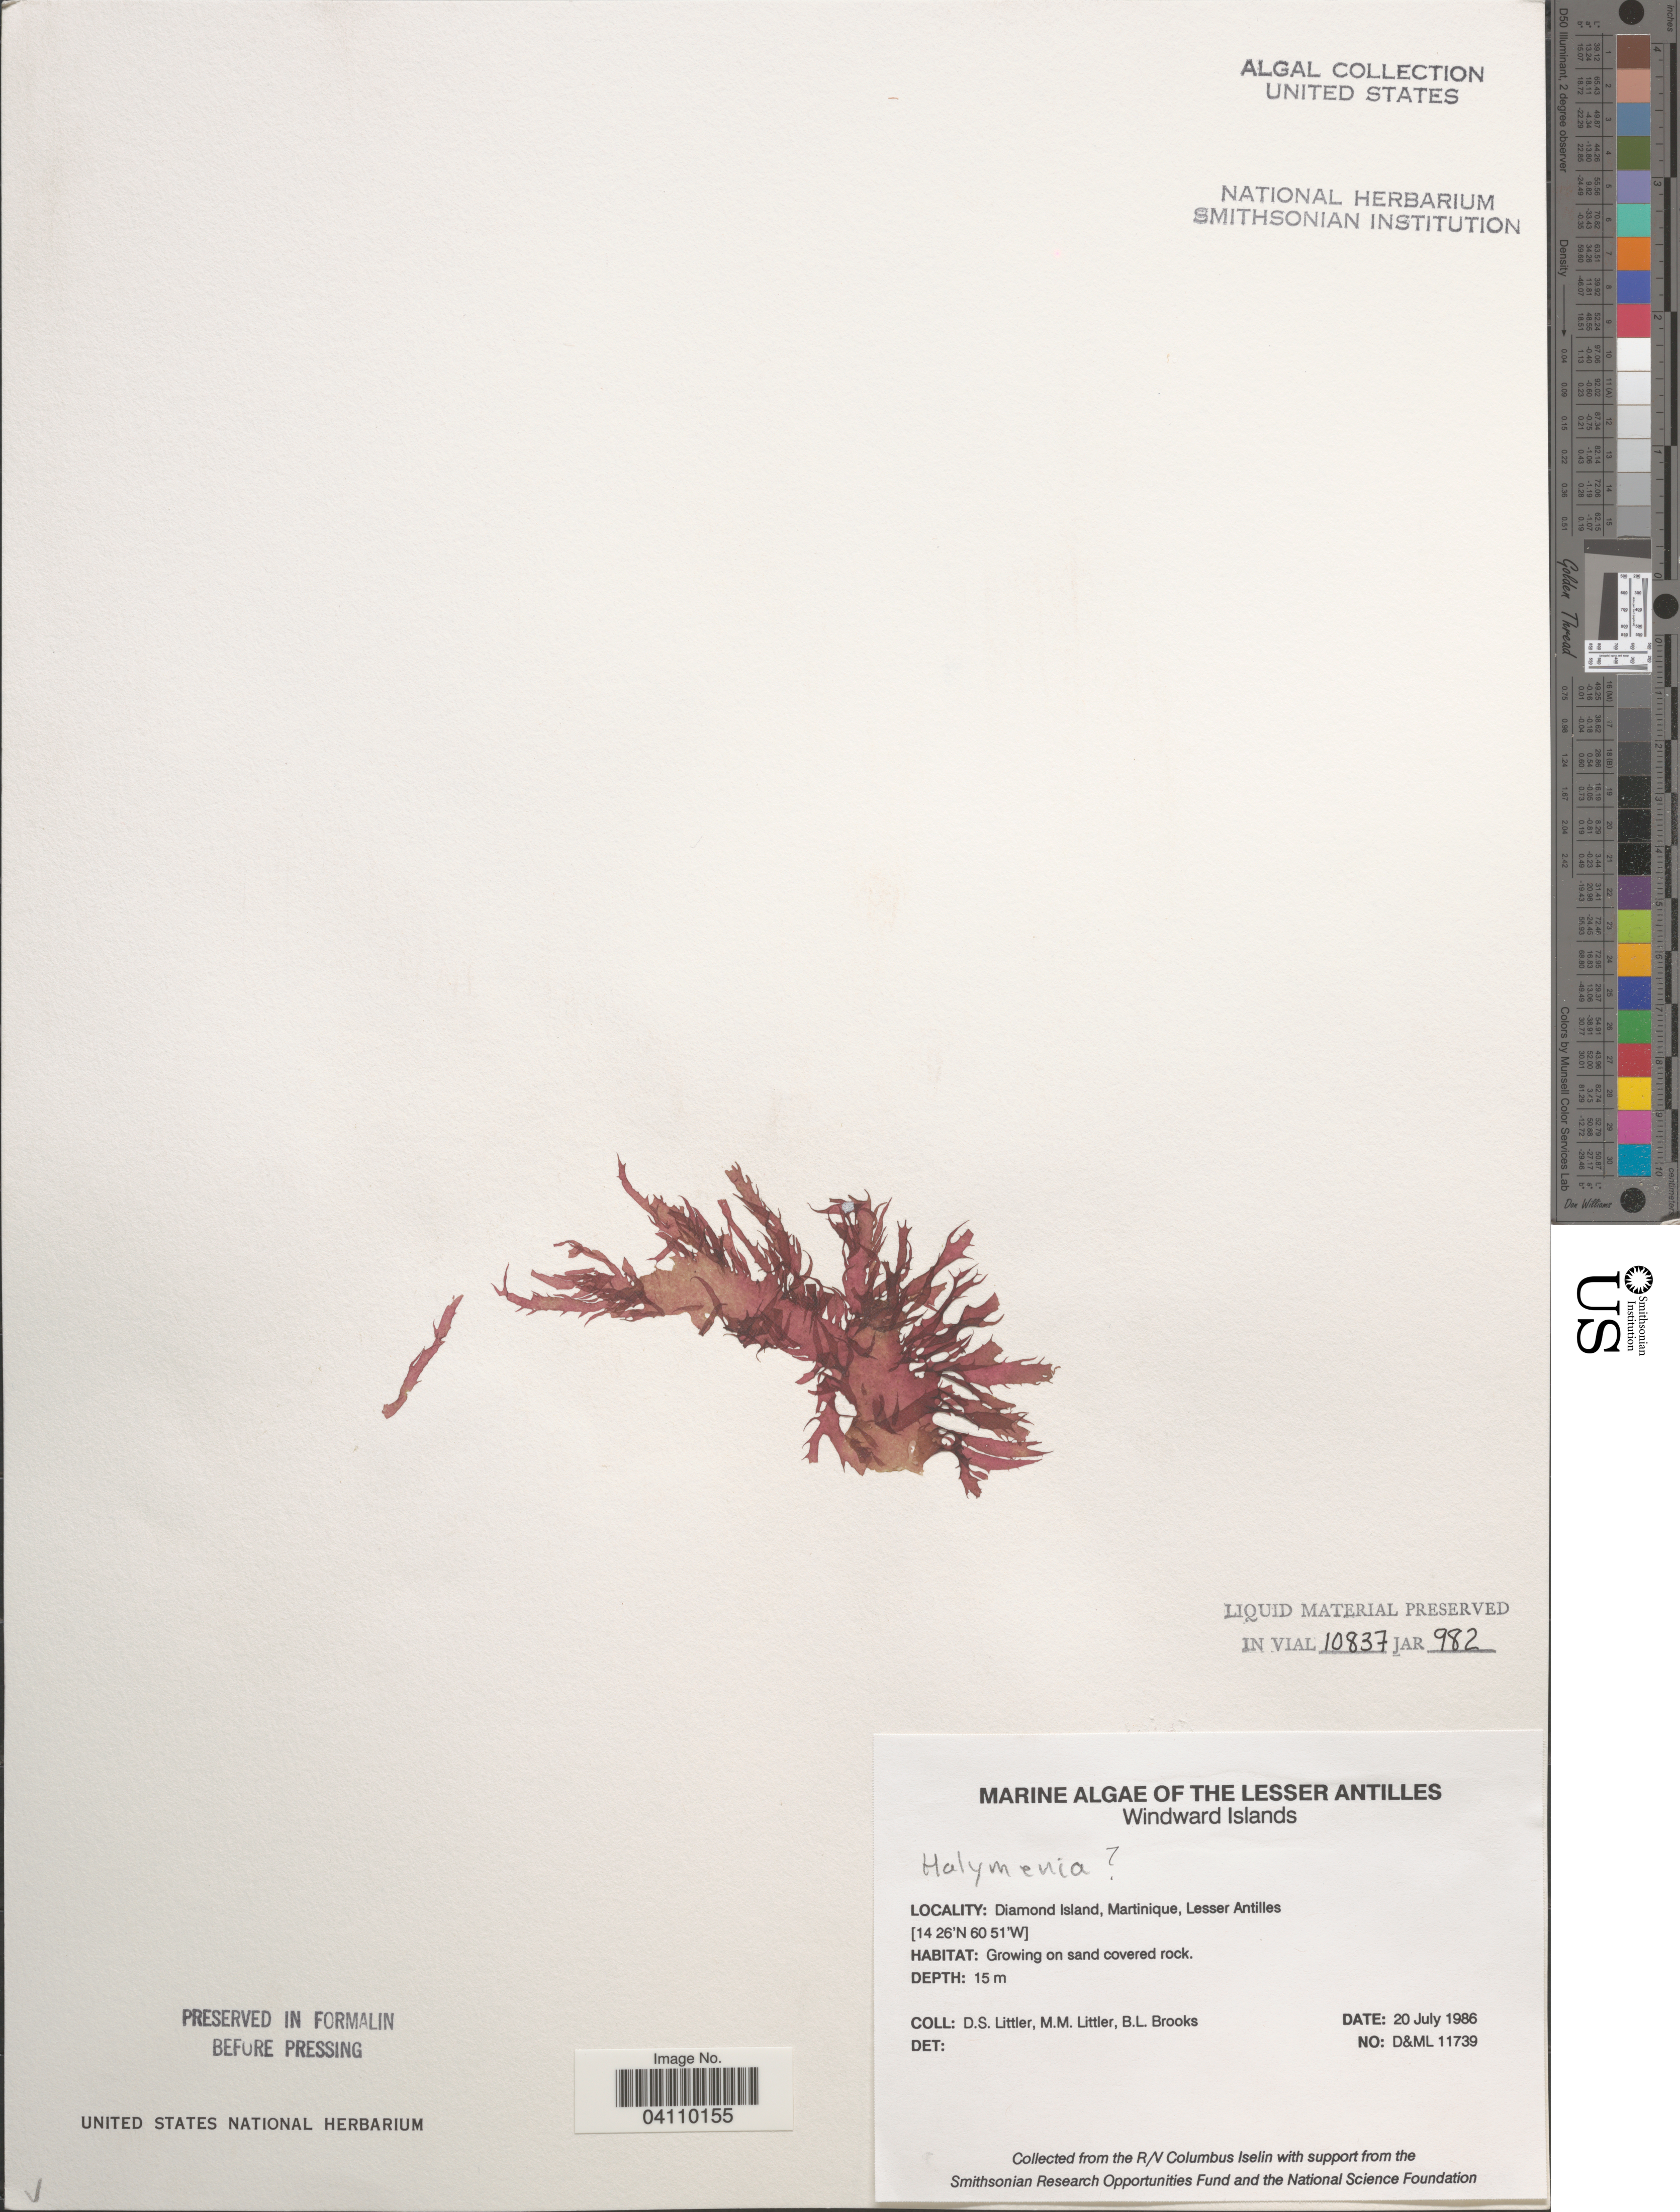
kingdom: Plantae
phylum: Rhodophyta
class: Florideophyceae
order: Halymeniales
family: Halymeniaceae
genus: Halymenia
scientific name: Halymenia sp.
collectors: D. S. Littler & B. Brooks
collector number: D&ML11739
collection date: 1986-07-20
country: Martinique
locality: The Lesser Antilles. Windward Islands. Diamond Island.